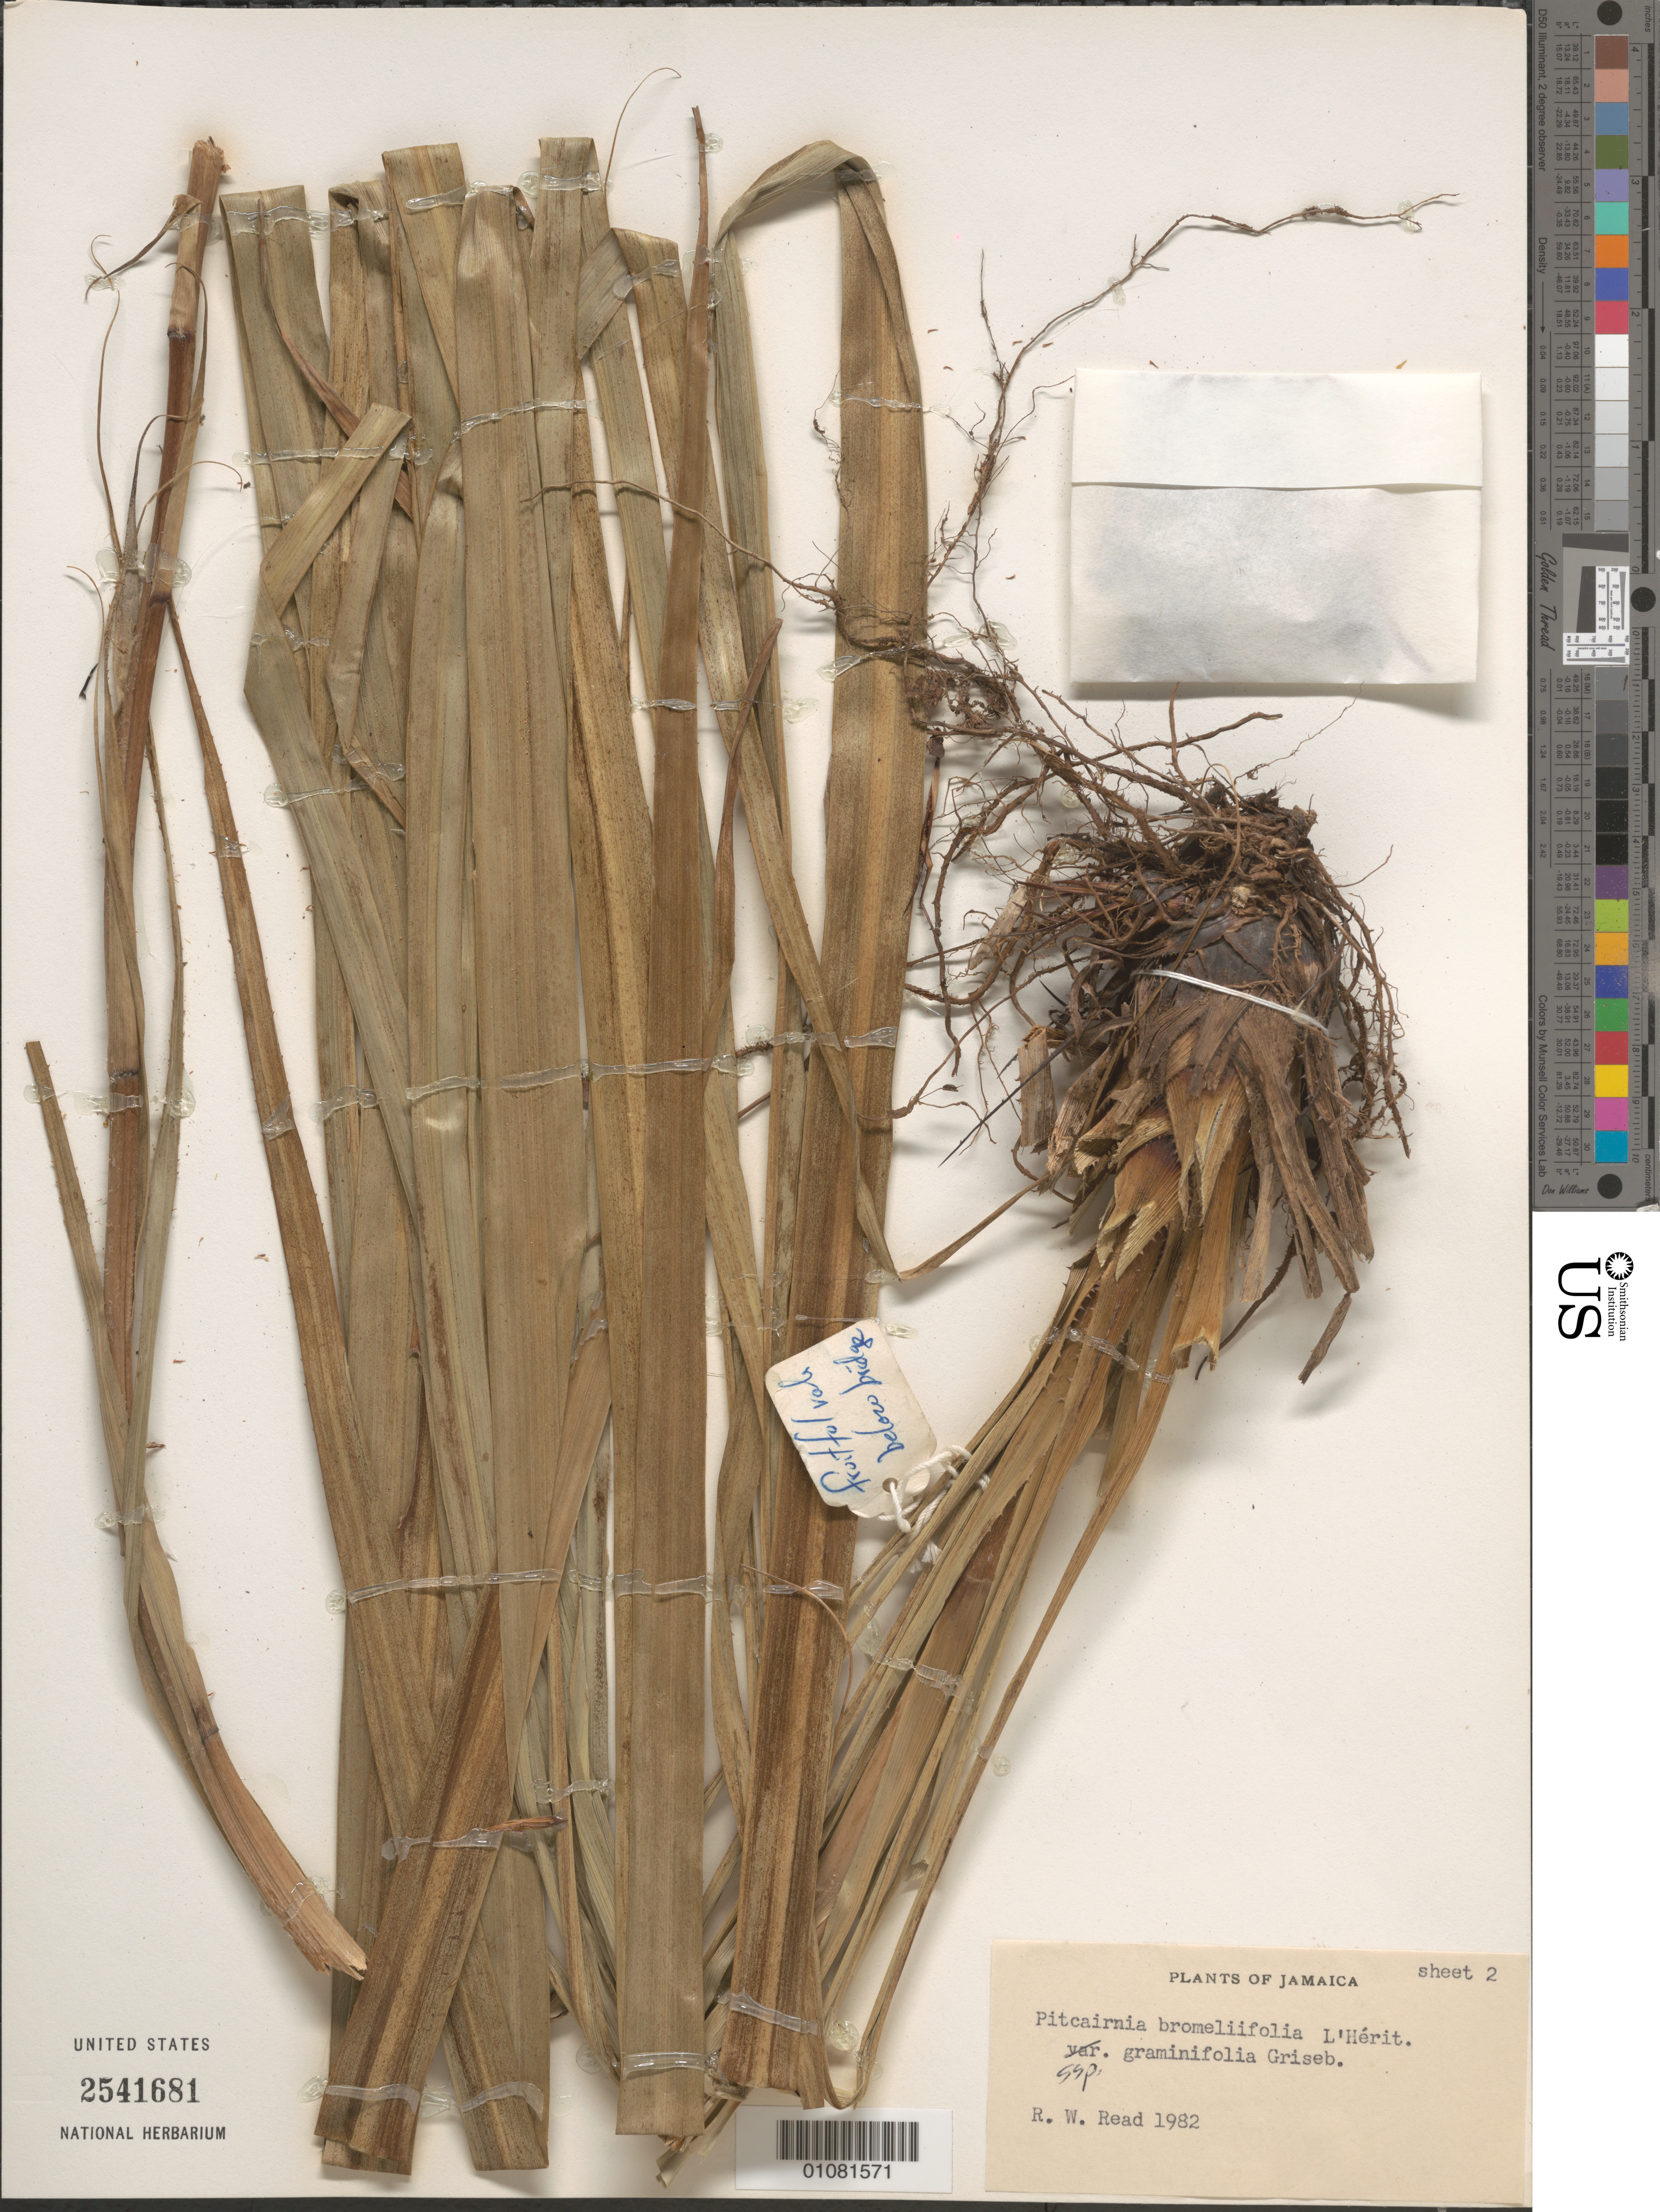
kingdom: Plantae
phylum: Tracheophyta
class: Liliopsida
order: Poales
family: Bromeliaceae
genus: Pitcairnia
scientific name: Pitcairnia bromeliifolia var. graminifolia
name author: Griseb.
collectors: R. W. Read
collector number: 1982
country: Jamaica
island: Jamaica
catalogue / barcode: US 2541681